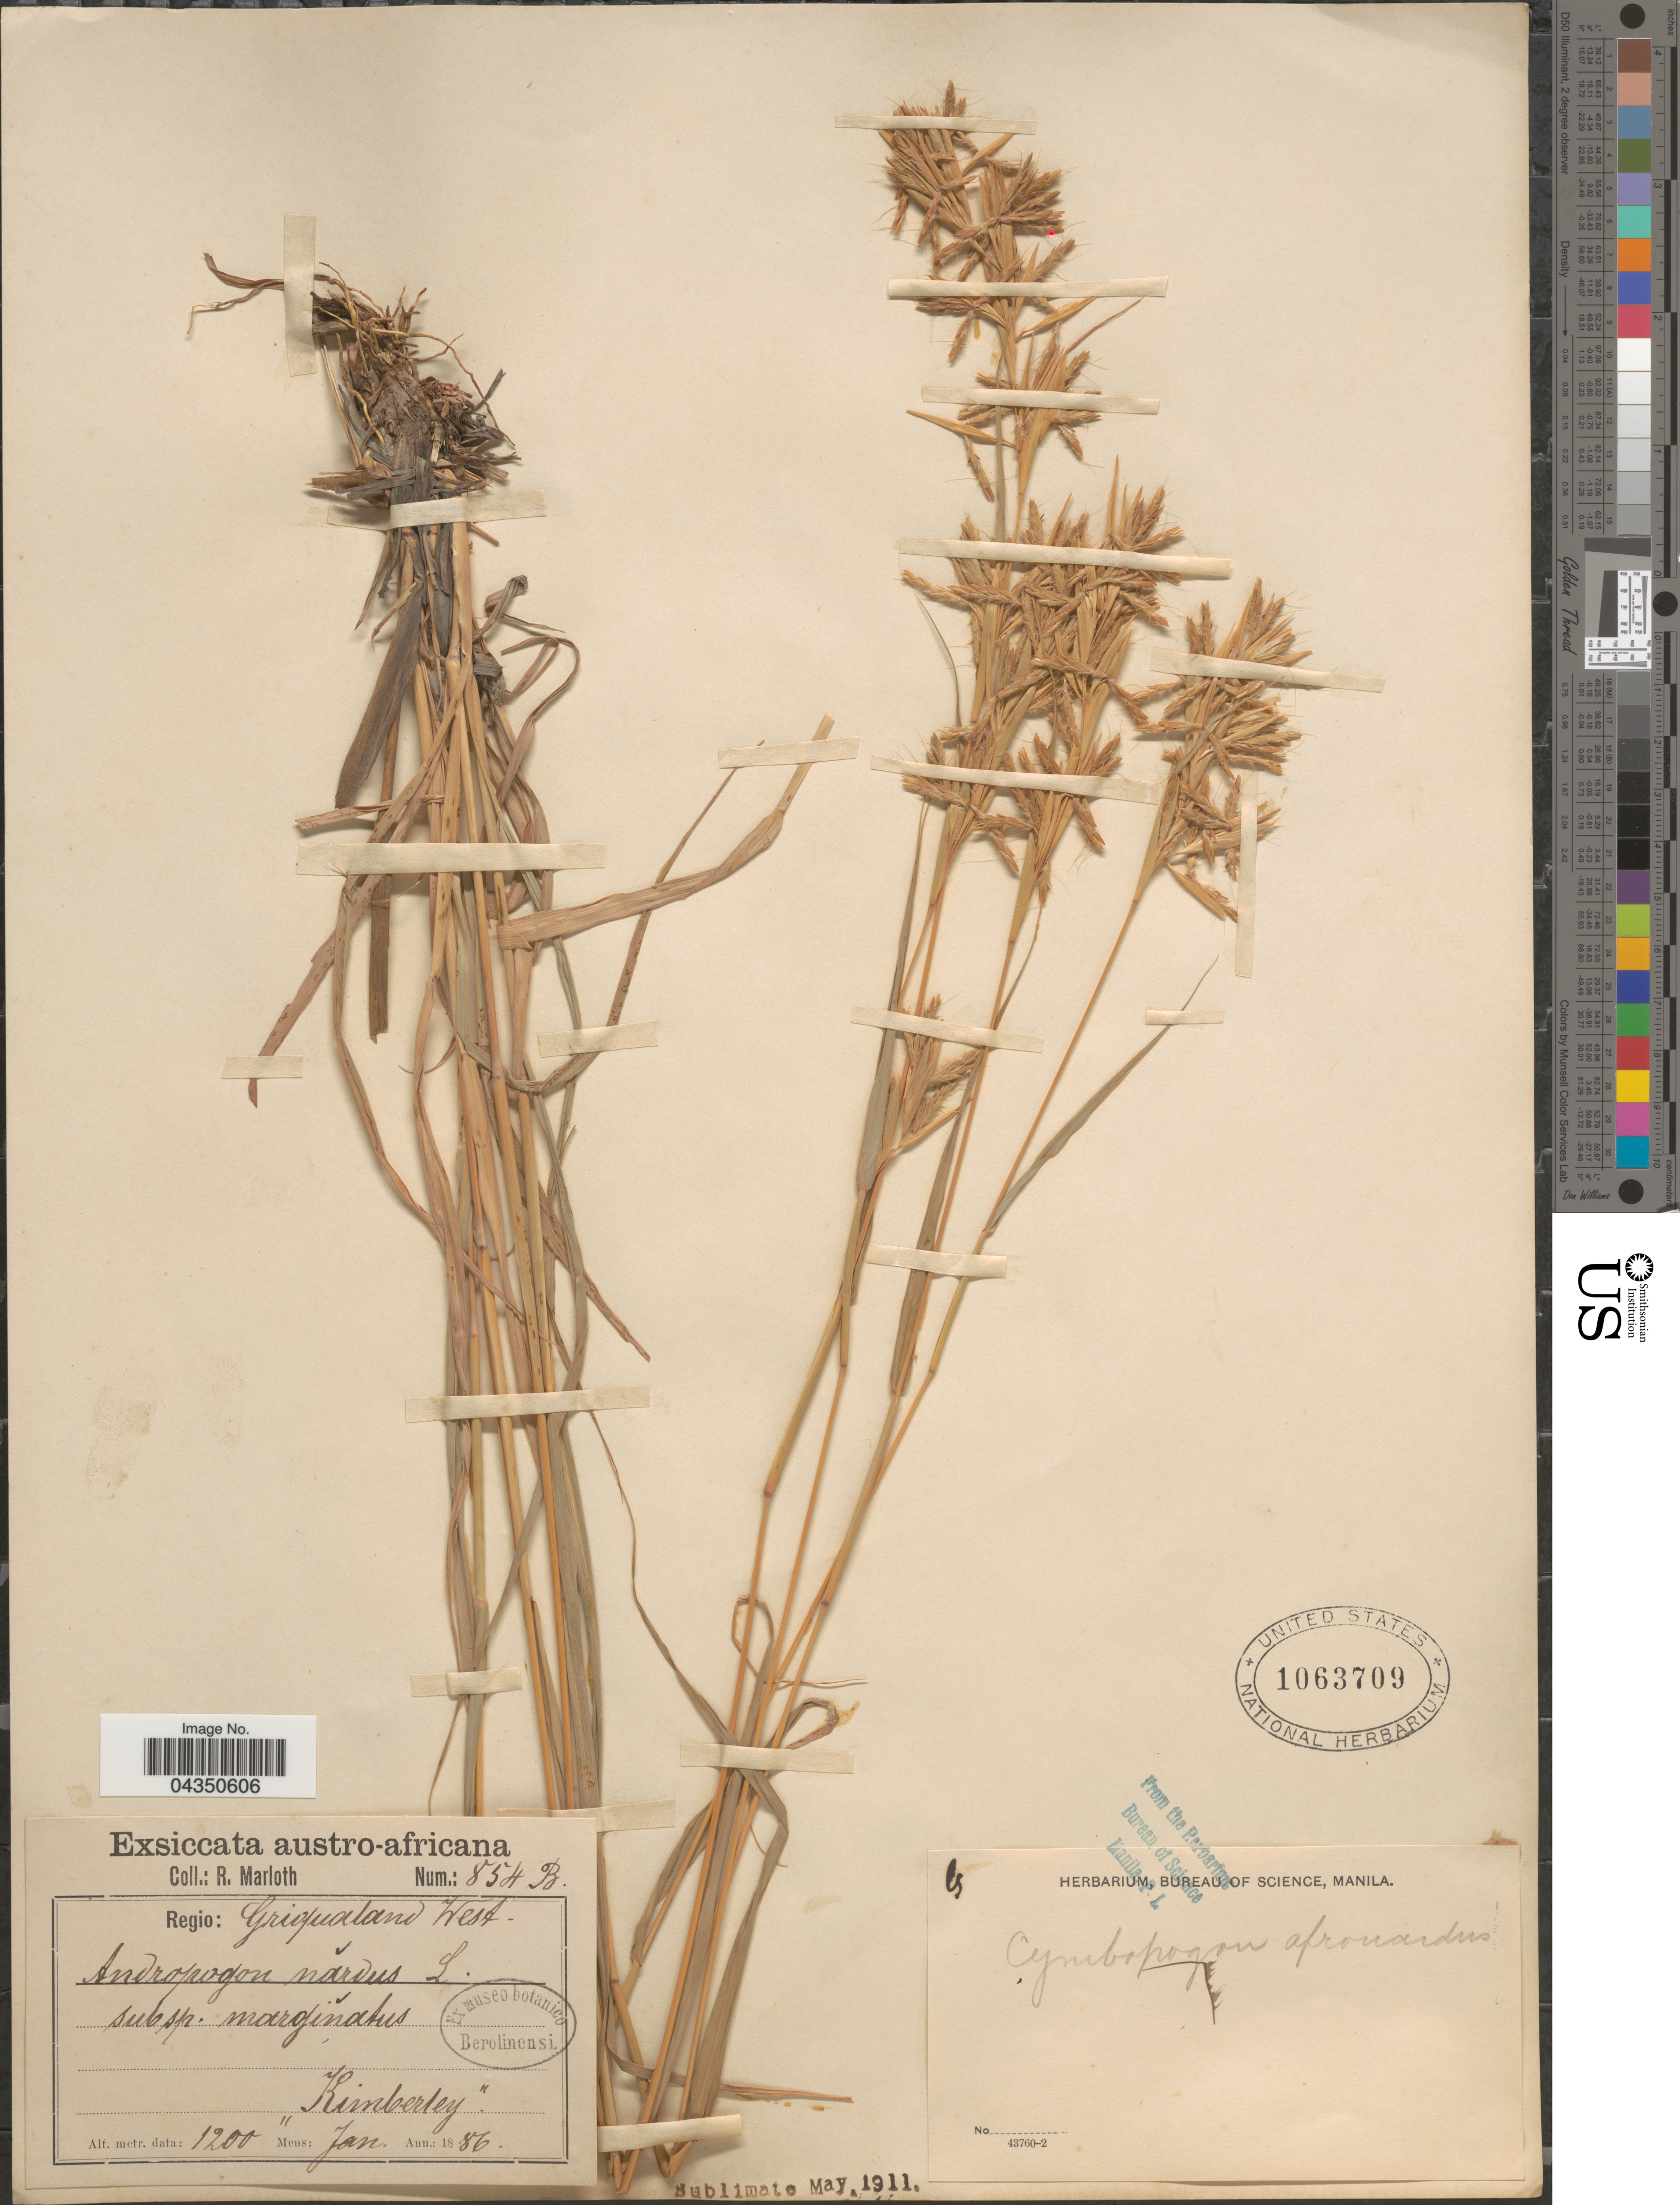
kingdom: Plantae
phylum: Tracheophyta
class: Liliopsida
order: Poales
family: Poaceae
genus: Cymbopogon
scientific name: Cymbopogon marginatus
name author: Stapf ex Burtt Davy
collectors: R. Marloth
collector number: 854B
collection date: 1886-01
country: South Africa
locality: Austro-africana. "Kimberley".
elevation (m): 1200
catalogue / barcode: US 1063709